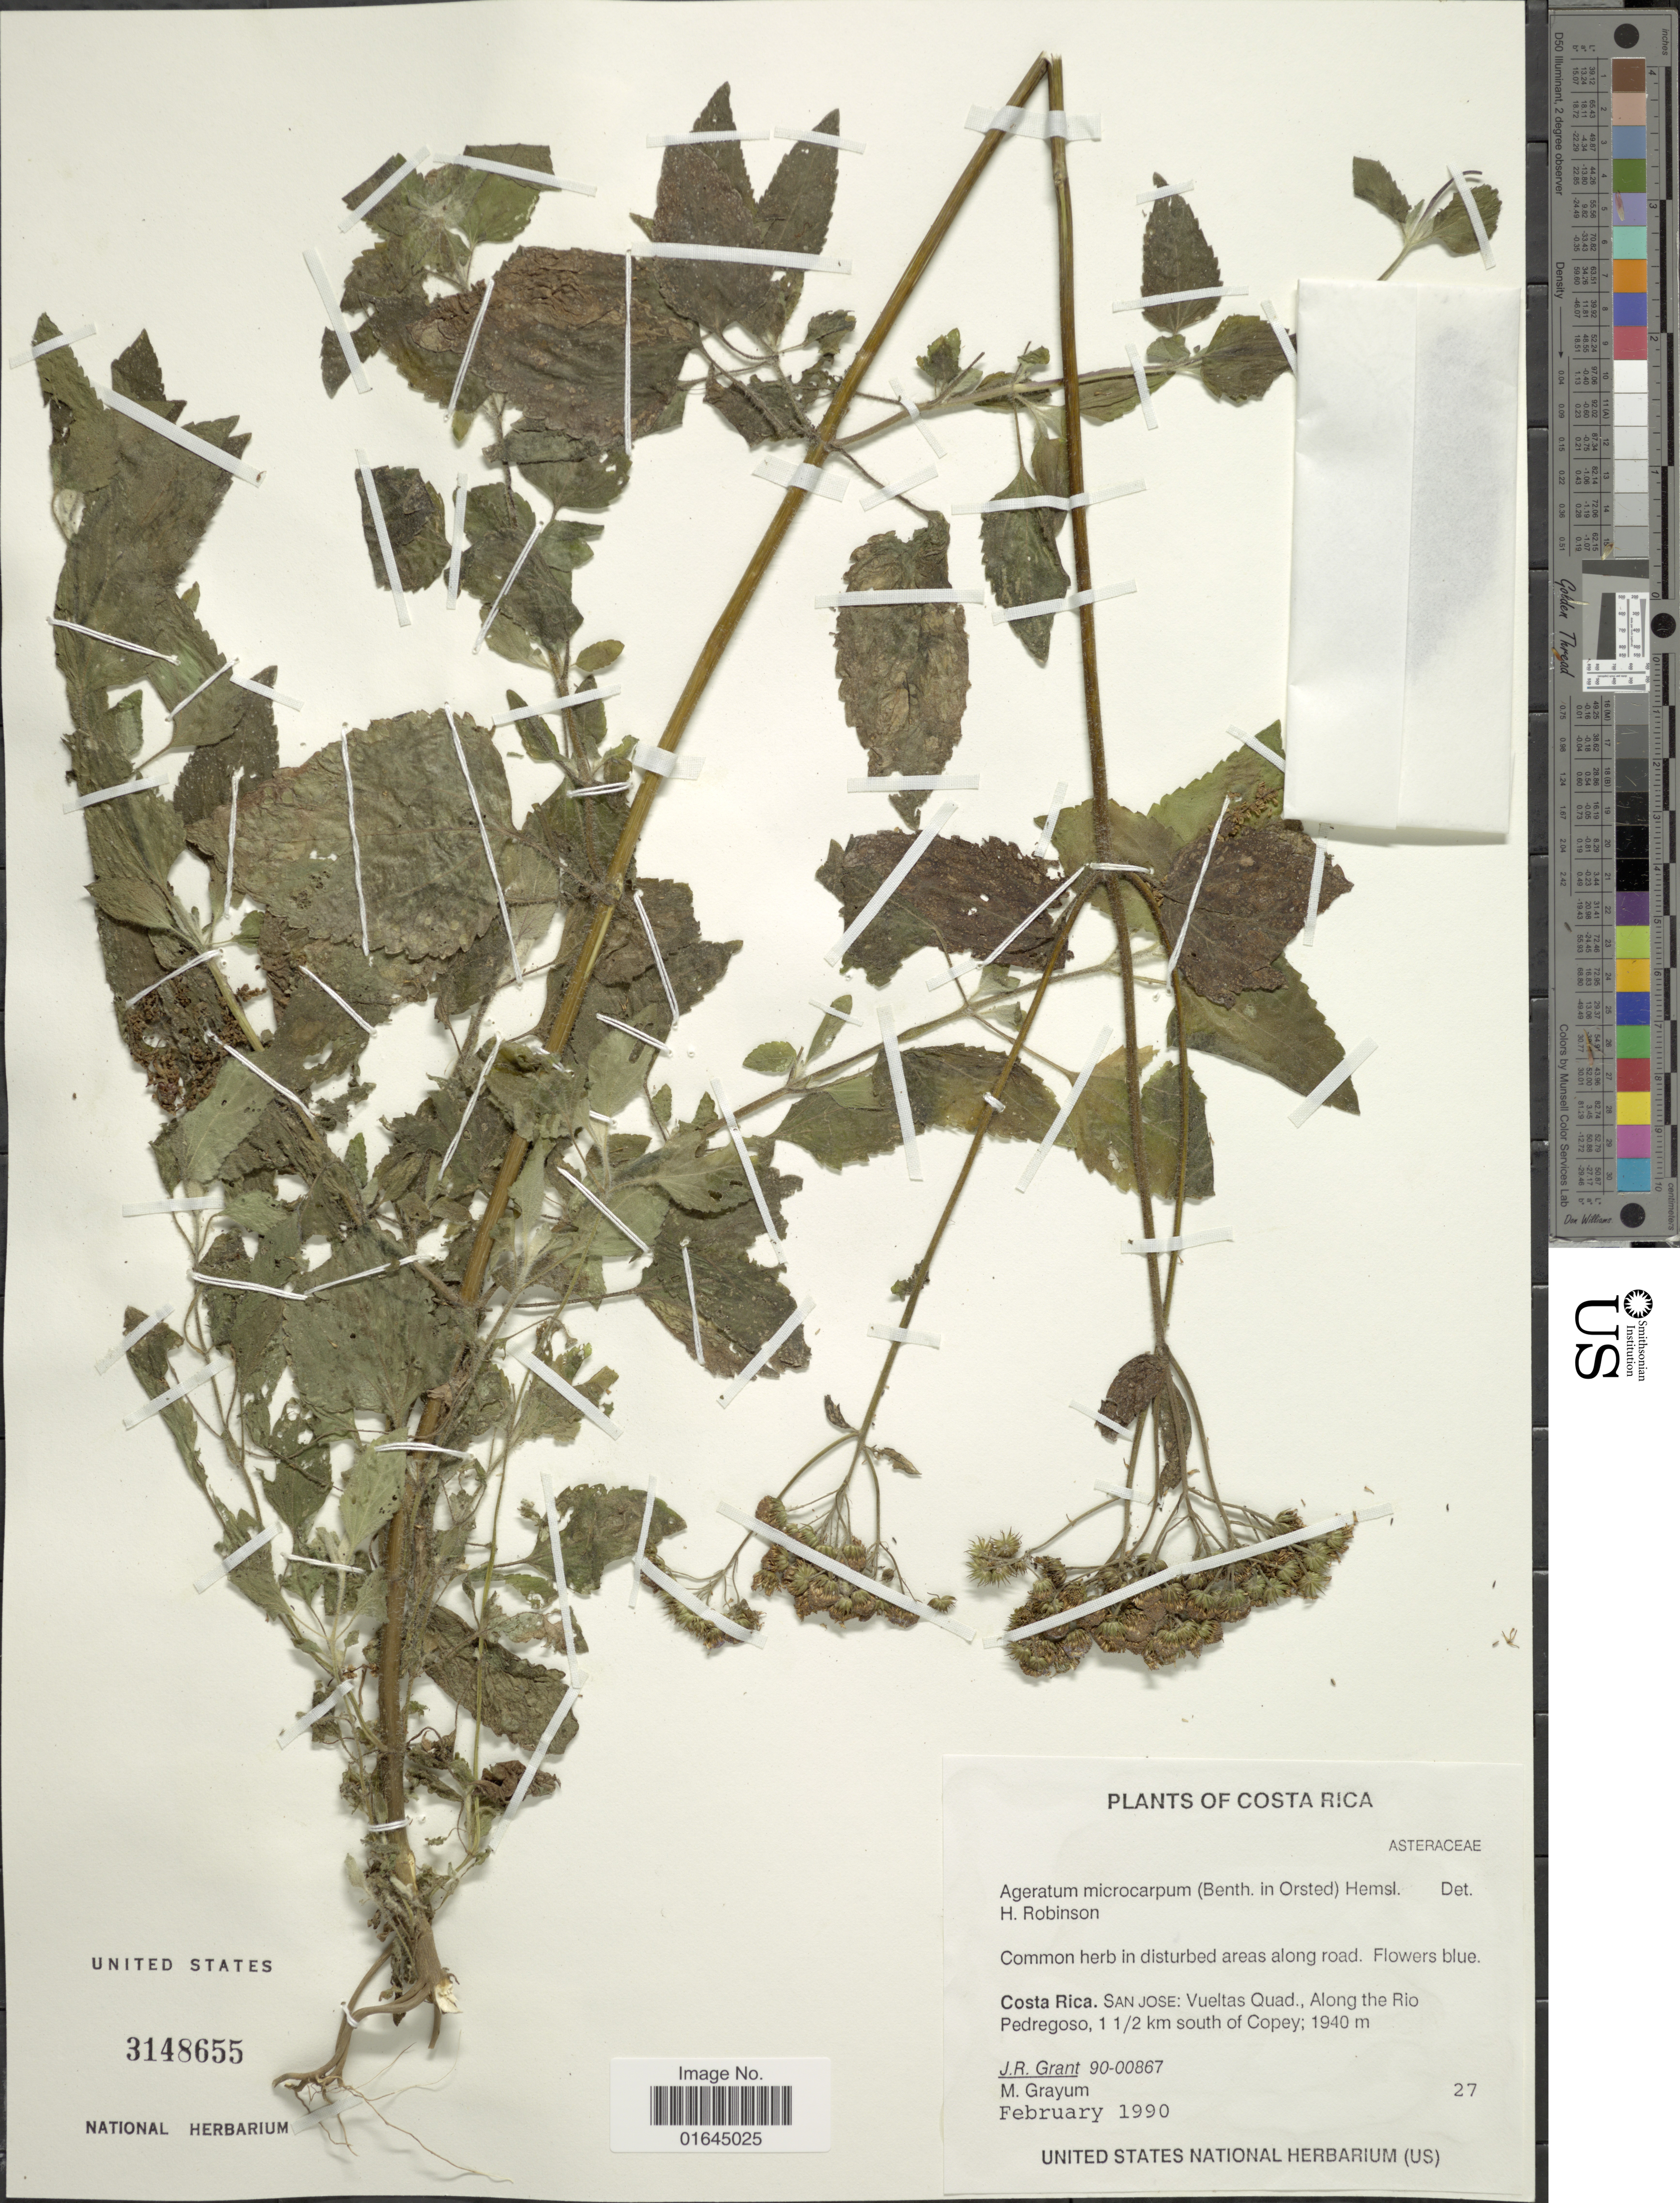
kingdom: Plantae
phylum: Tracheophyta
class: Magnoliopsida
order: Asterales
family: Asteraceae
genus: Ageratum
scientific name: Ageratum microcarpum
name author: (Benth. ex Oerst.) Hemsl.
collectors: J. Grant & M. H. Grayum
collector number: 90-00867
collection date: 1990-02-27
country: Costa Rica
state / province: San José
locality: Vueltas Quad., along the Rio Pedregoso, 1 1/2 km south of Copey.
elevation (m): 1940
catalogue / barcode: US 3148655